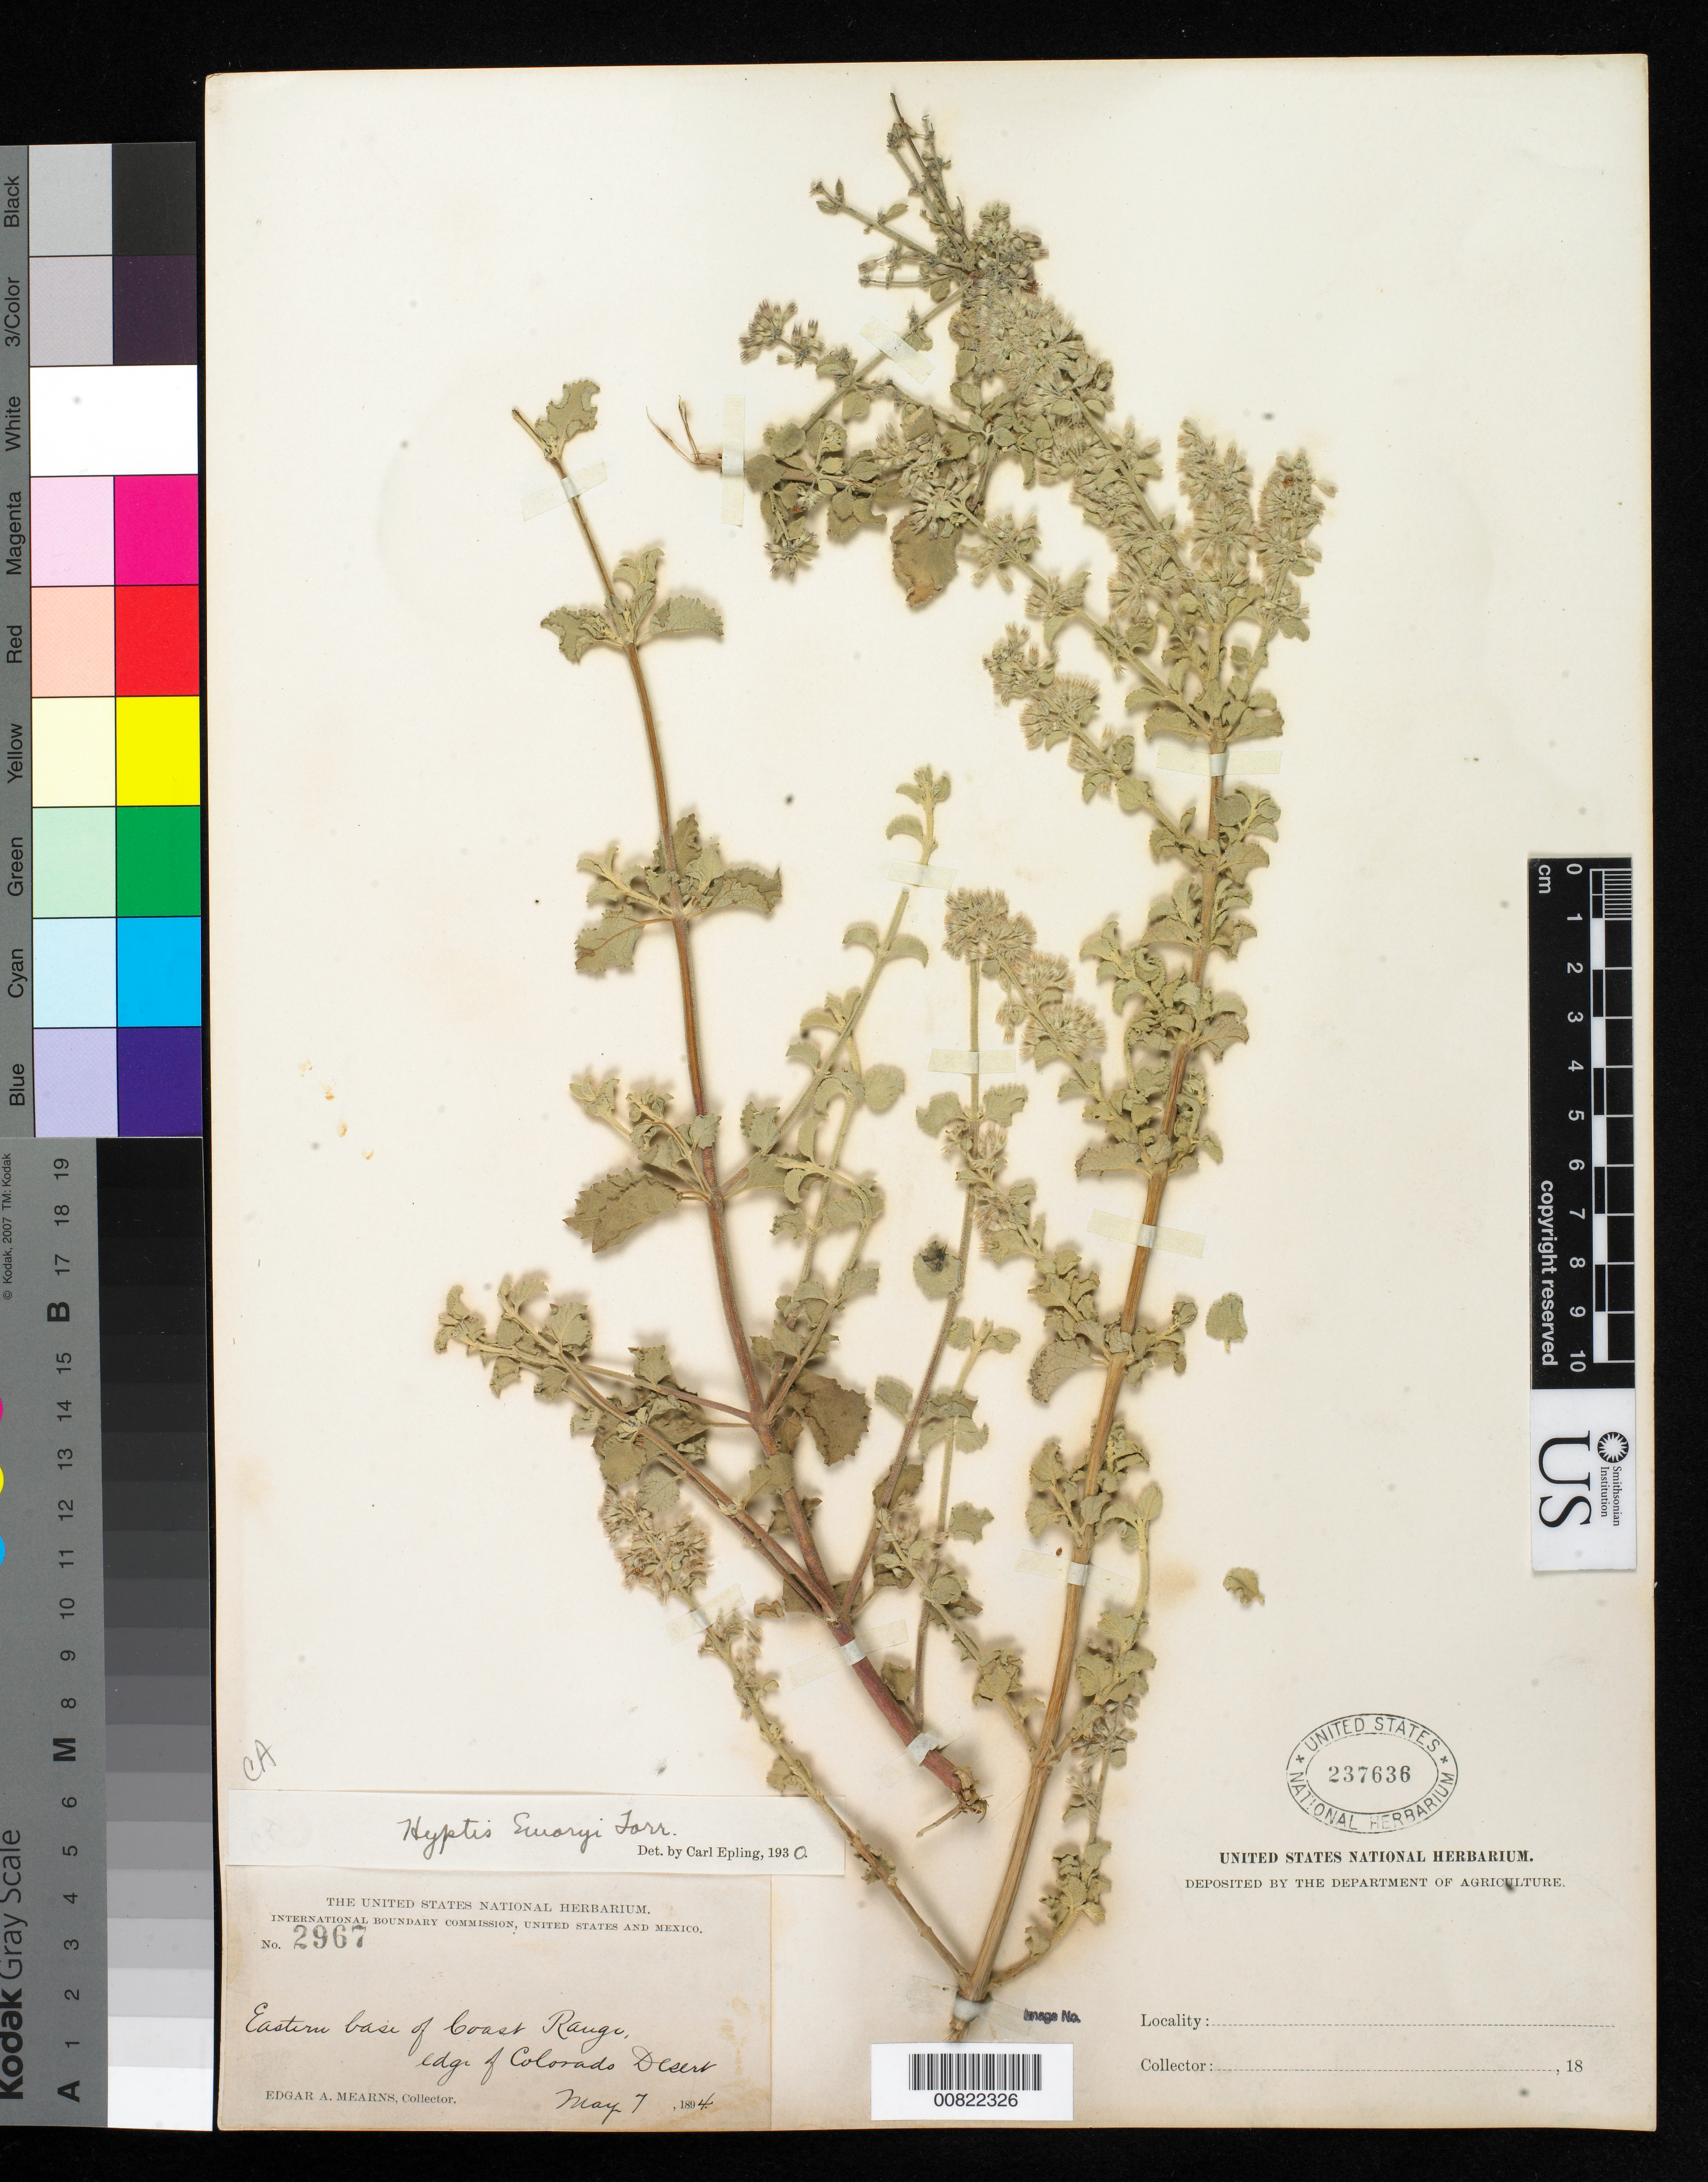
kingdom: Plantae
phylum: Tracheophyta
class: Magnoliopsida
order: Lamiales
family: Lamiaceae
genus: Condea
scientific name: Condea emoryi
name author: (Torr.) Harley & J.F.B. Pastore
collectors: E. A. Mearns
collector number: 2967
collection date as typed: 07 May 1894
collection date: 1894-05-07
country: United States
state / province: California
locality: Eastern base of Coast Range, edge of Colorado Desert.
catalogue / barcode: US 237636